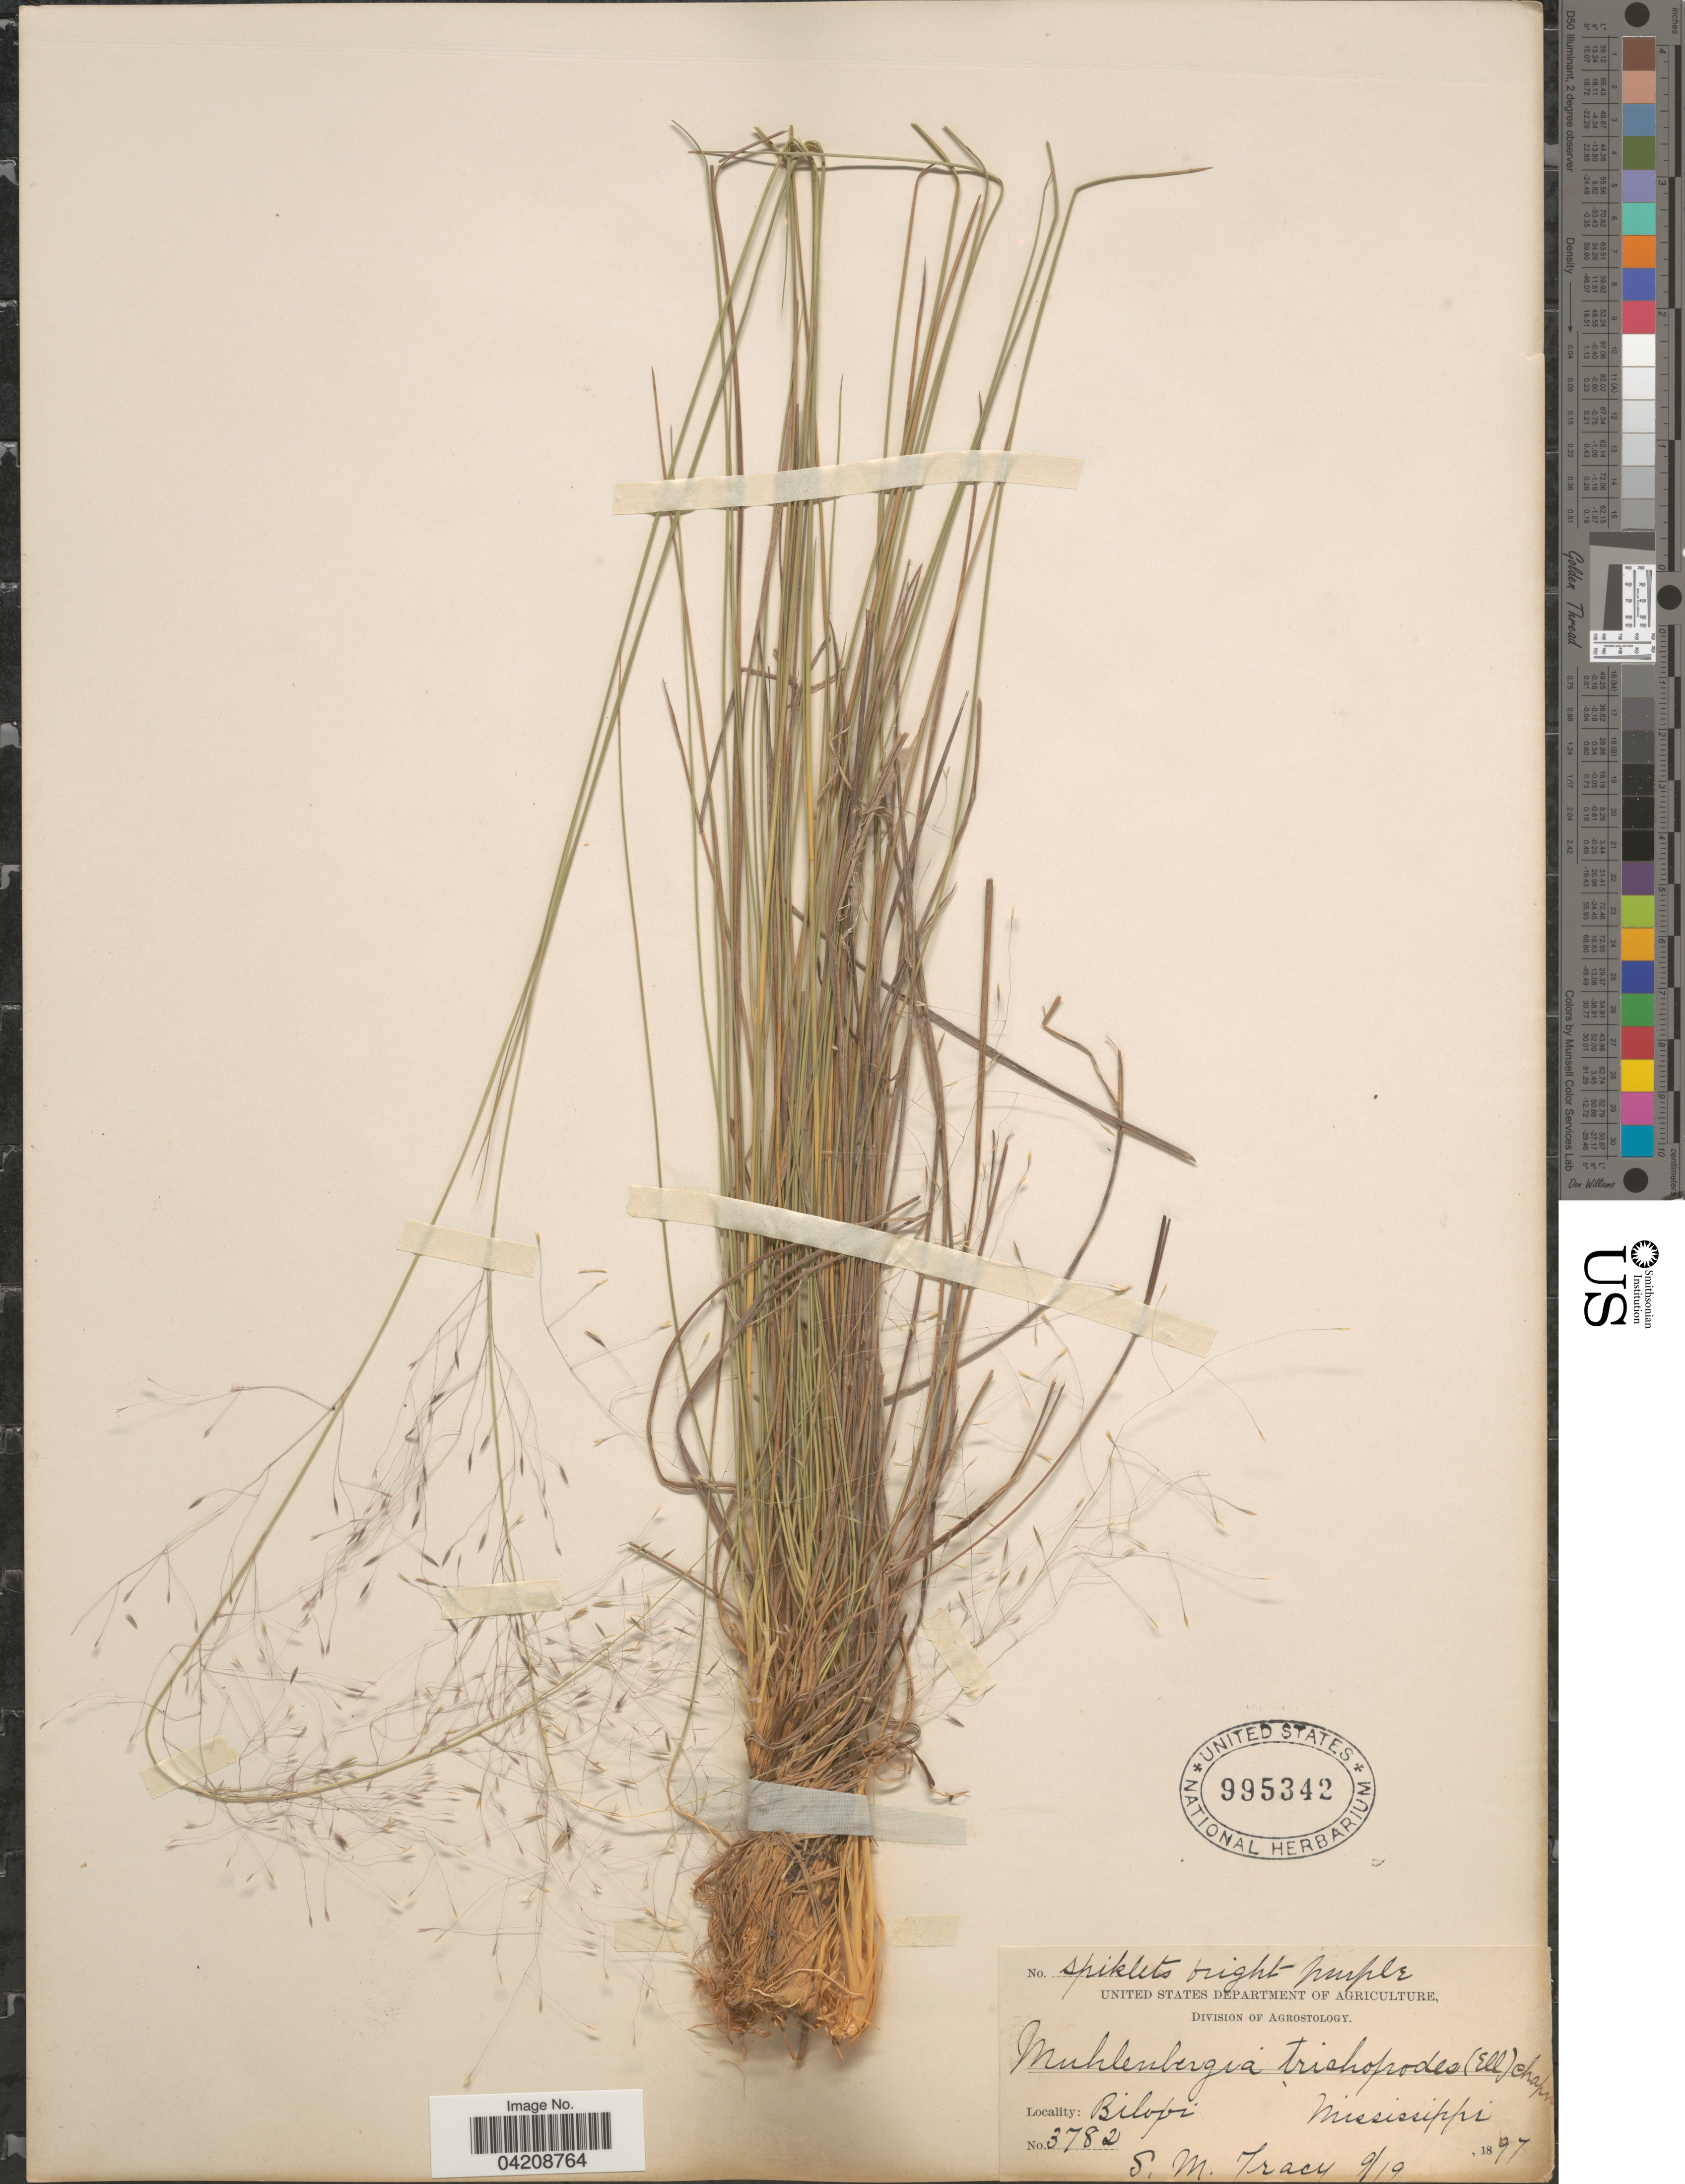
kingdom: Plantae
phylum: Tracheophyta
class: Liliopsida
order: Poales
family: Poaceae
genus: Muhlenbergia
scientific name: Muhlenbergia expansa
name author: Trin.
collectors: S. M. Tracy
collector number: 3782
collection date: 1897-09-19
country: United States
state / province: Mississippi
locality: Biloxi.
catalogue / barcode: US 995342